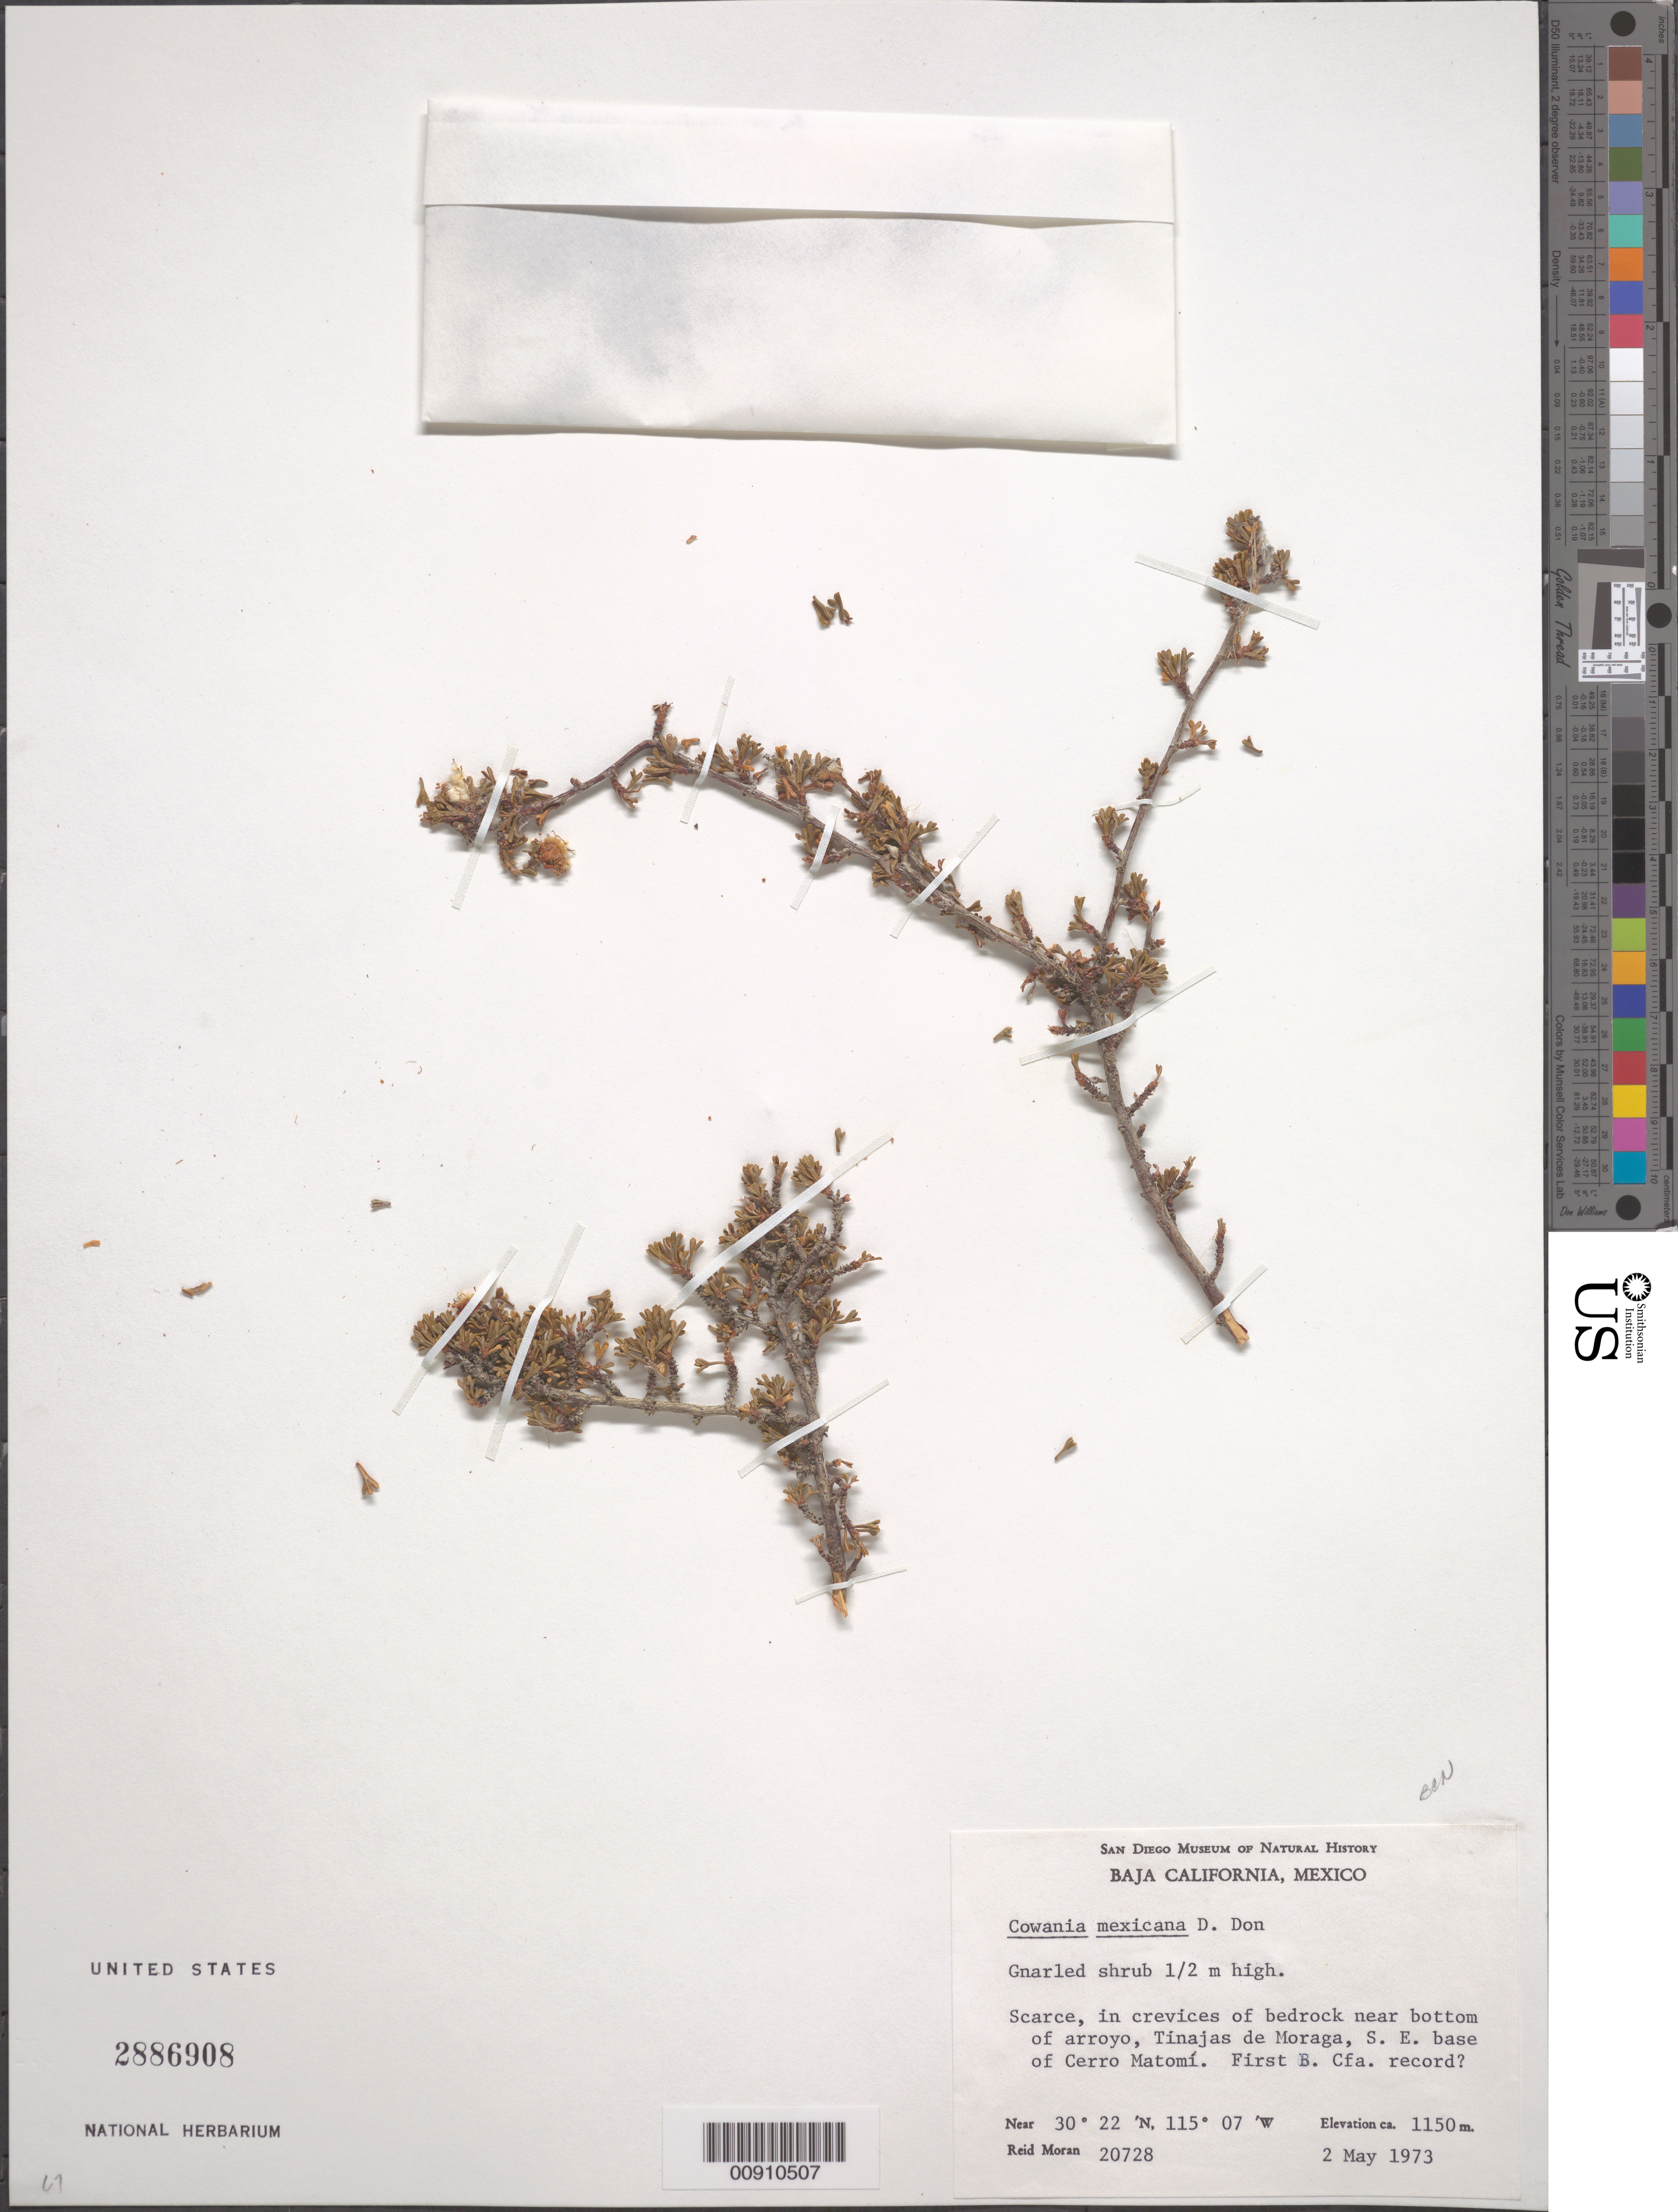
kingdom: Plantae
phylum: Tracheophyta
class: Magnoliopsida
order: Rosales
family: Rosaceae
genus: Purshia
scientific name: Purshia mexicana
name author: (D. Don) S.L. Welsh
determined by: Strong, Mark T., (BOT), Smithsonian Institution - National Museum of Natural History (UNITED STATES)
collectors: R. V. Moran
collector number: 20728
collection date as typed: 02 May 1973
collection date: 1973-05-02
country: Mexico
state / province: Baja California Norte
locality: Tinajas de Moraga, SE base of Cerro Matomí, Baja California.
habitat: In crevices of bedrock near bottom of arroyo.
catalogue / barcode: US 2886908